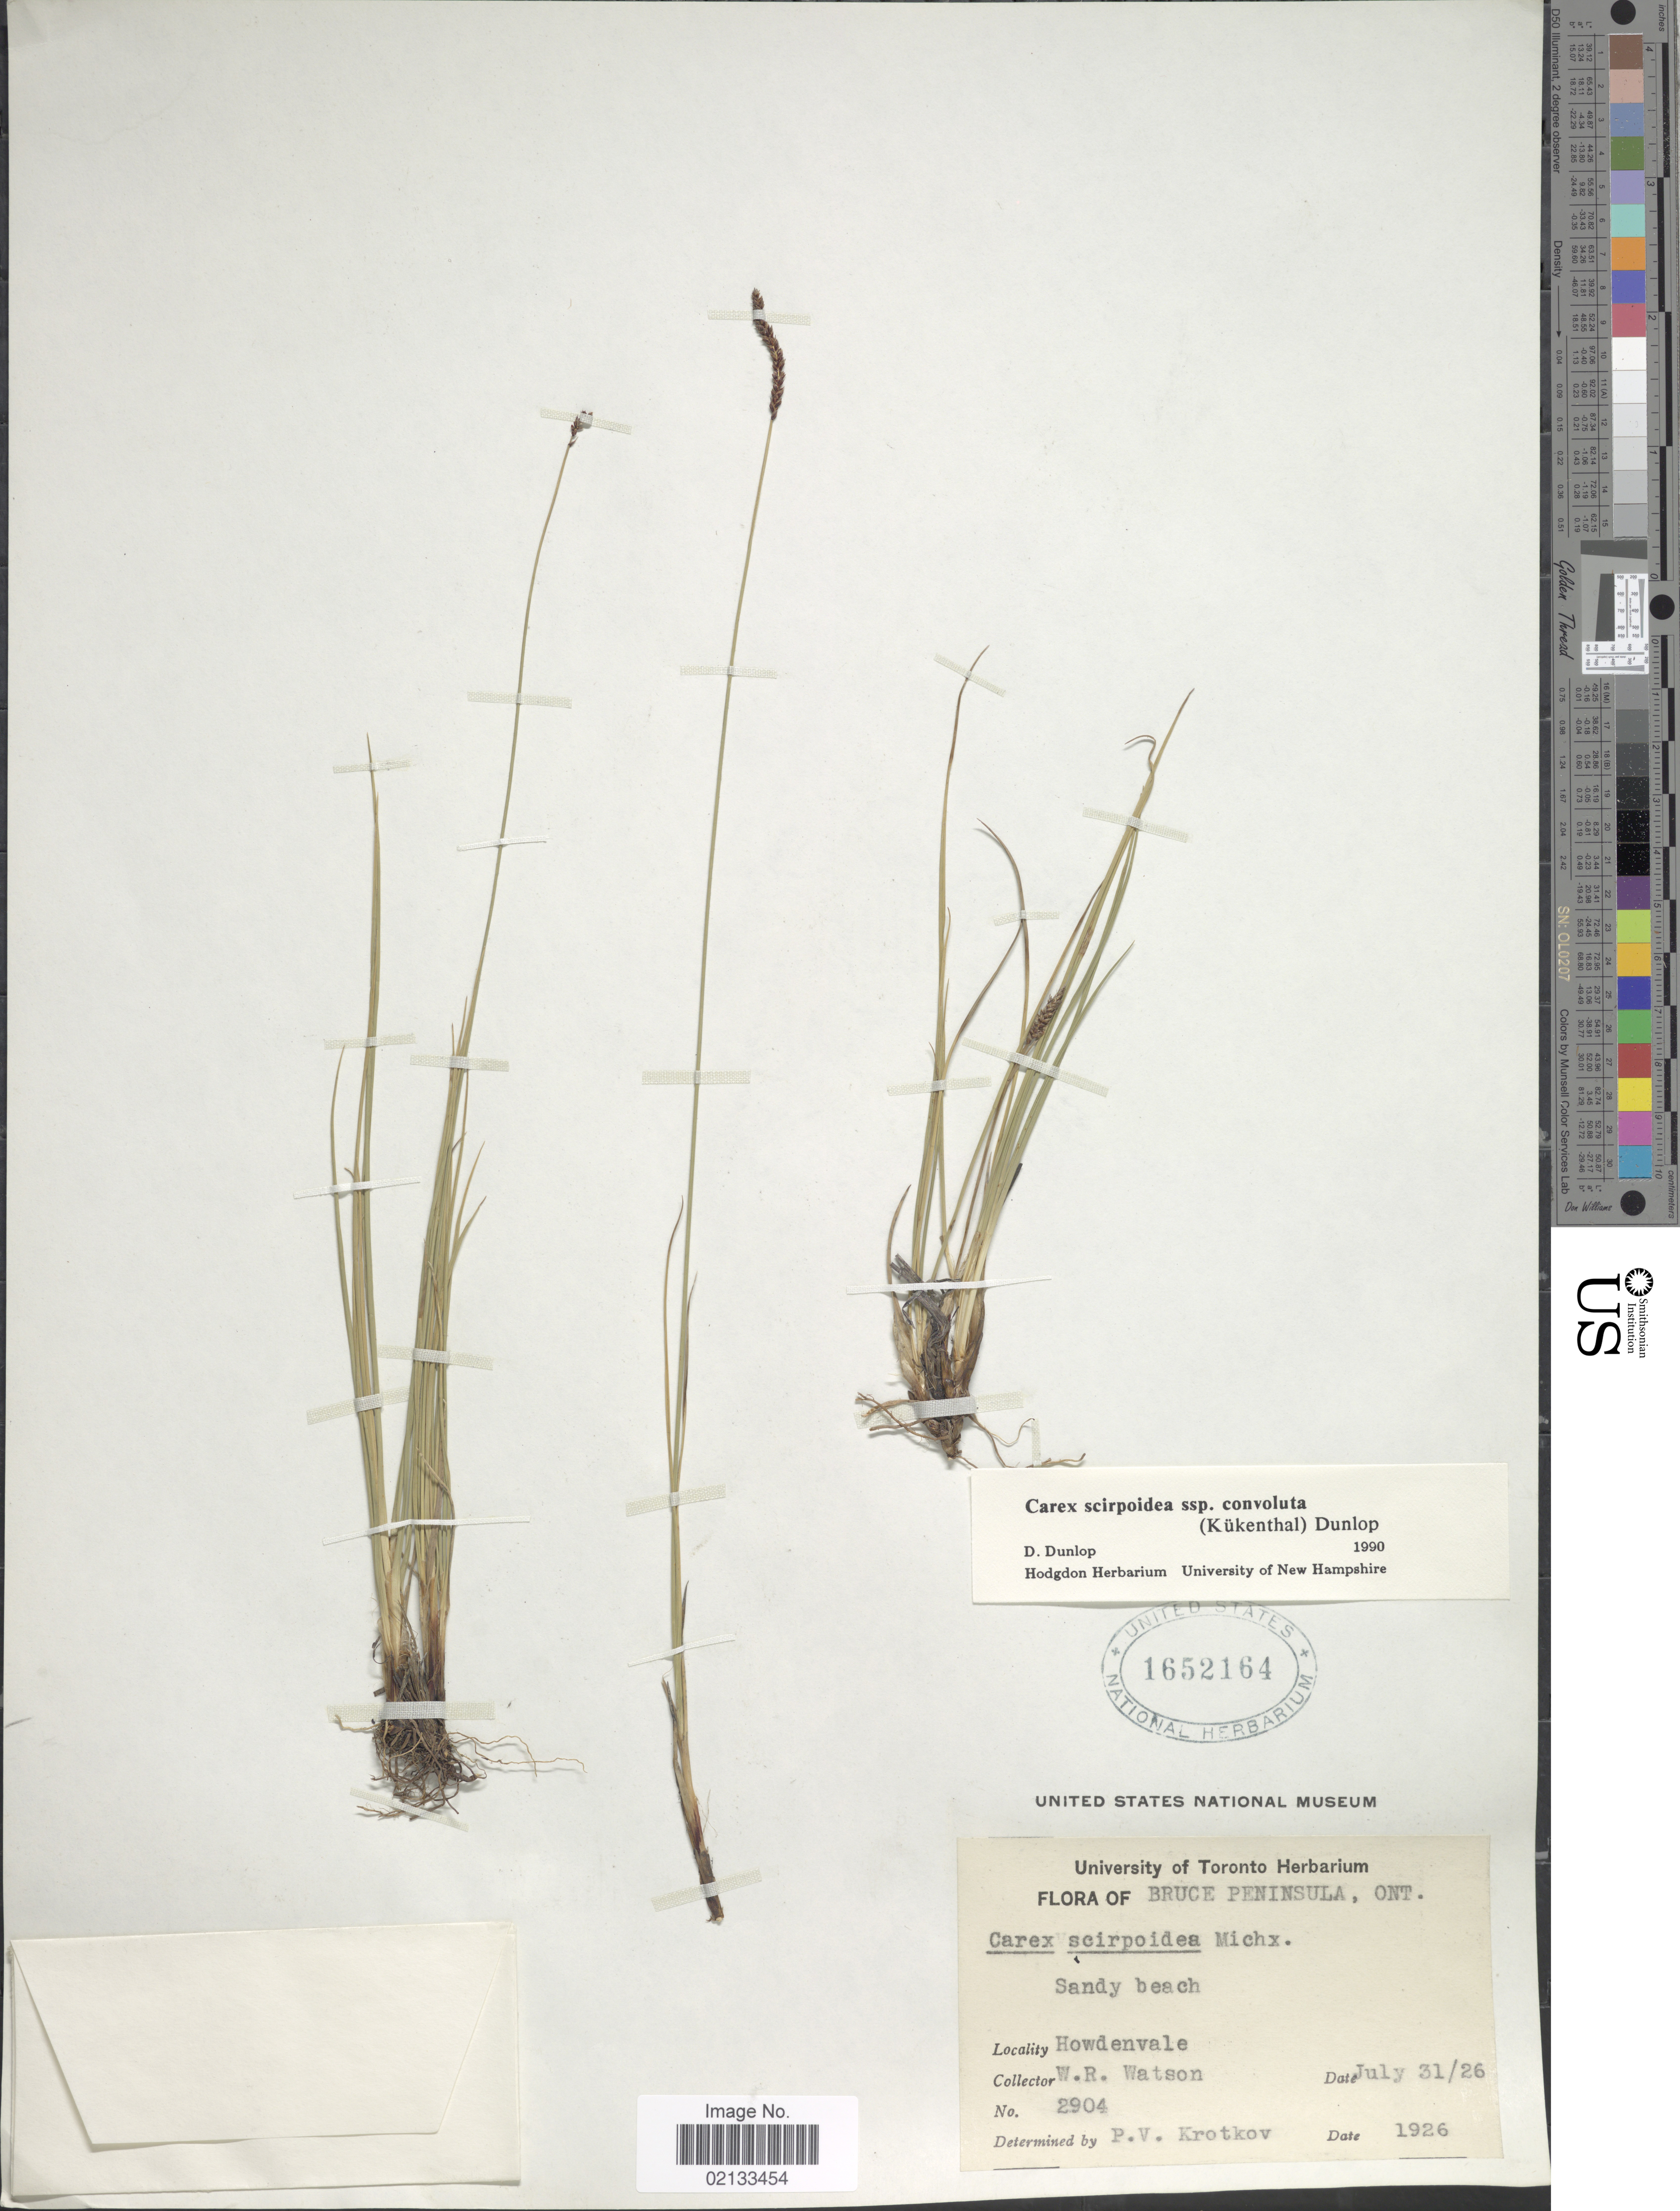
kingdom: Plantae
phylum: Tracheophyta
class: Liliopsida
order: Poales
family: Cyperaceae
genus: Carex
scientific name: Carex scirpoidea subsp. convoluta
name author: (Kük.) Dunlop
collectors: W. R. Watson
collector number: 2904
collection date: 1926-07-31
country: Canada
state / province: Ontario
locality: Bruce Peninsula, Sandy beach, Howdenvale.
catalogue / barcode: US 1652164